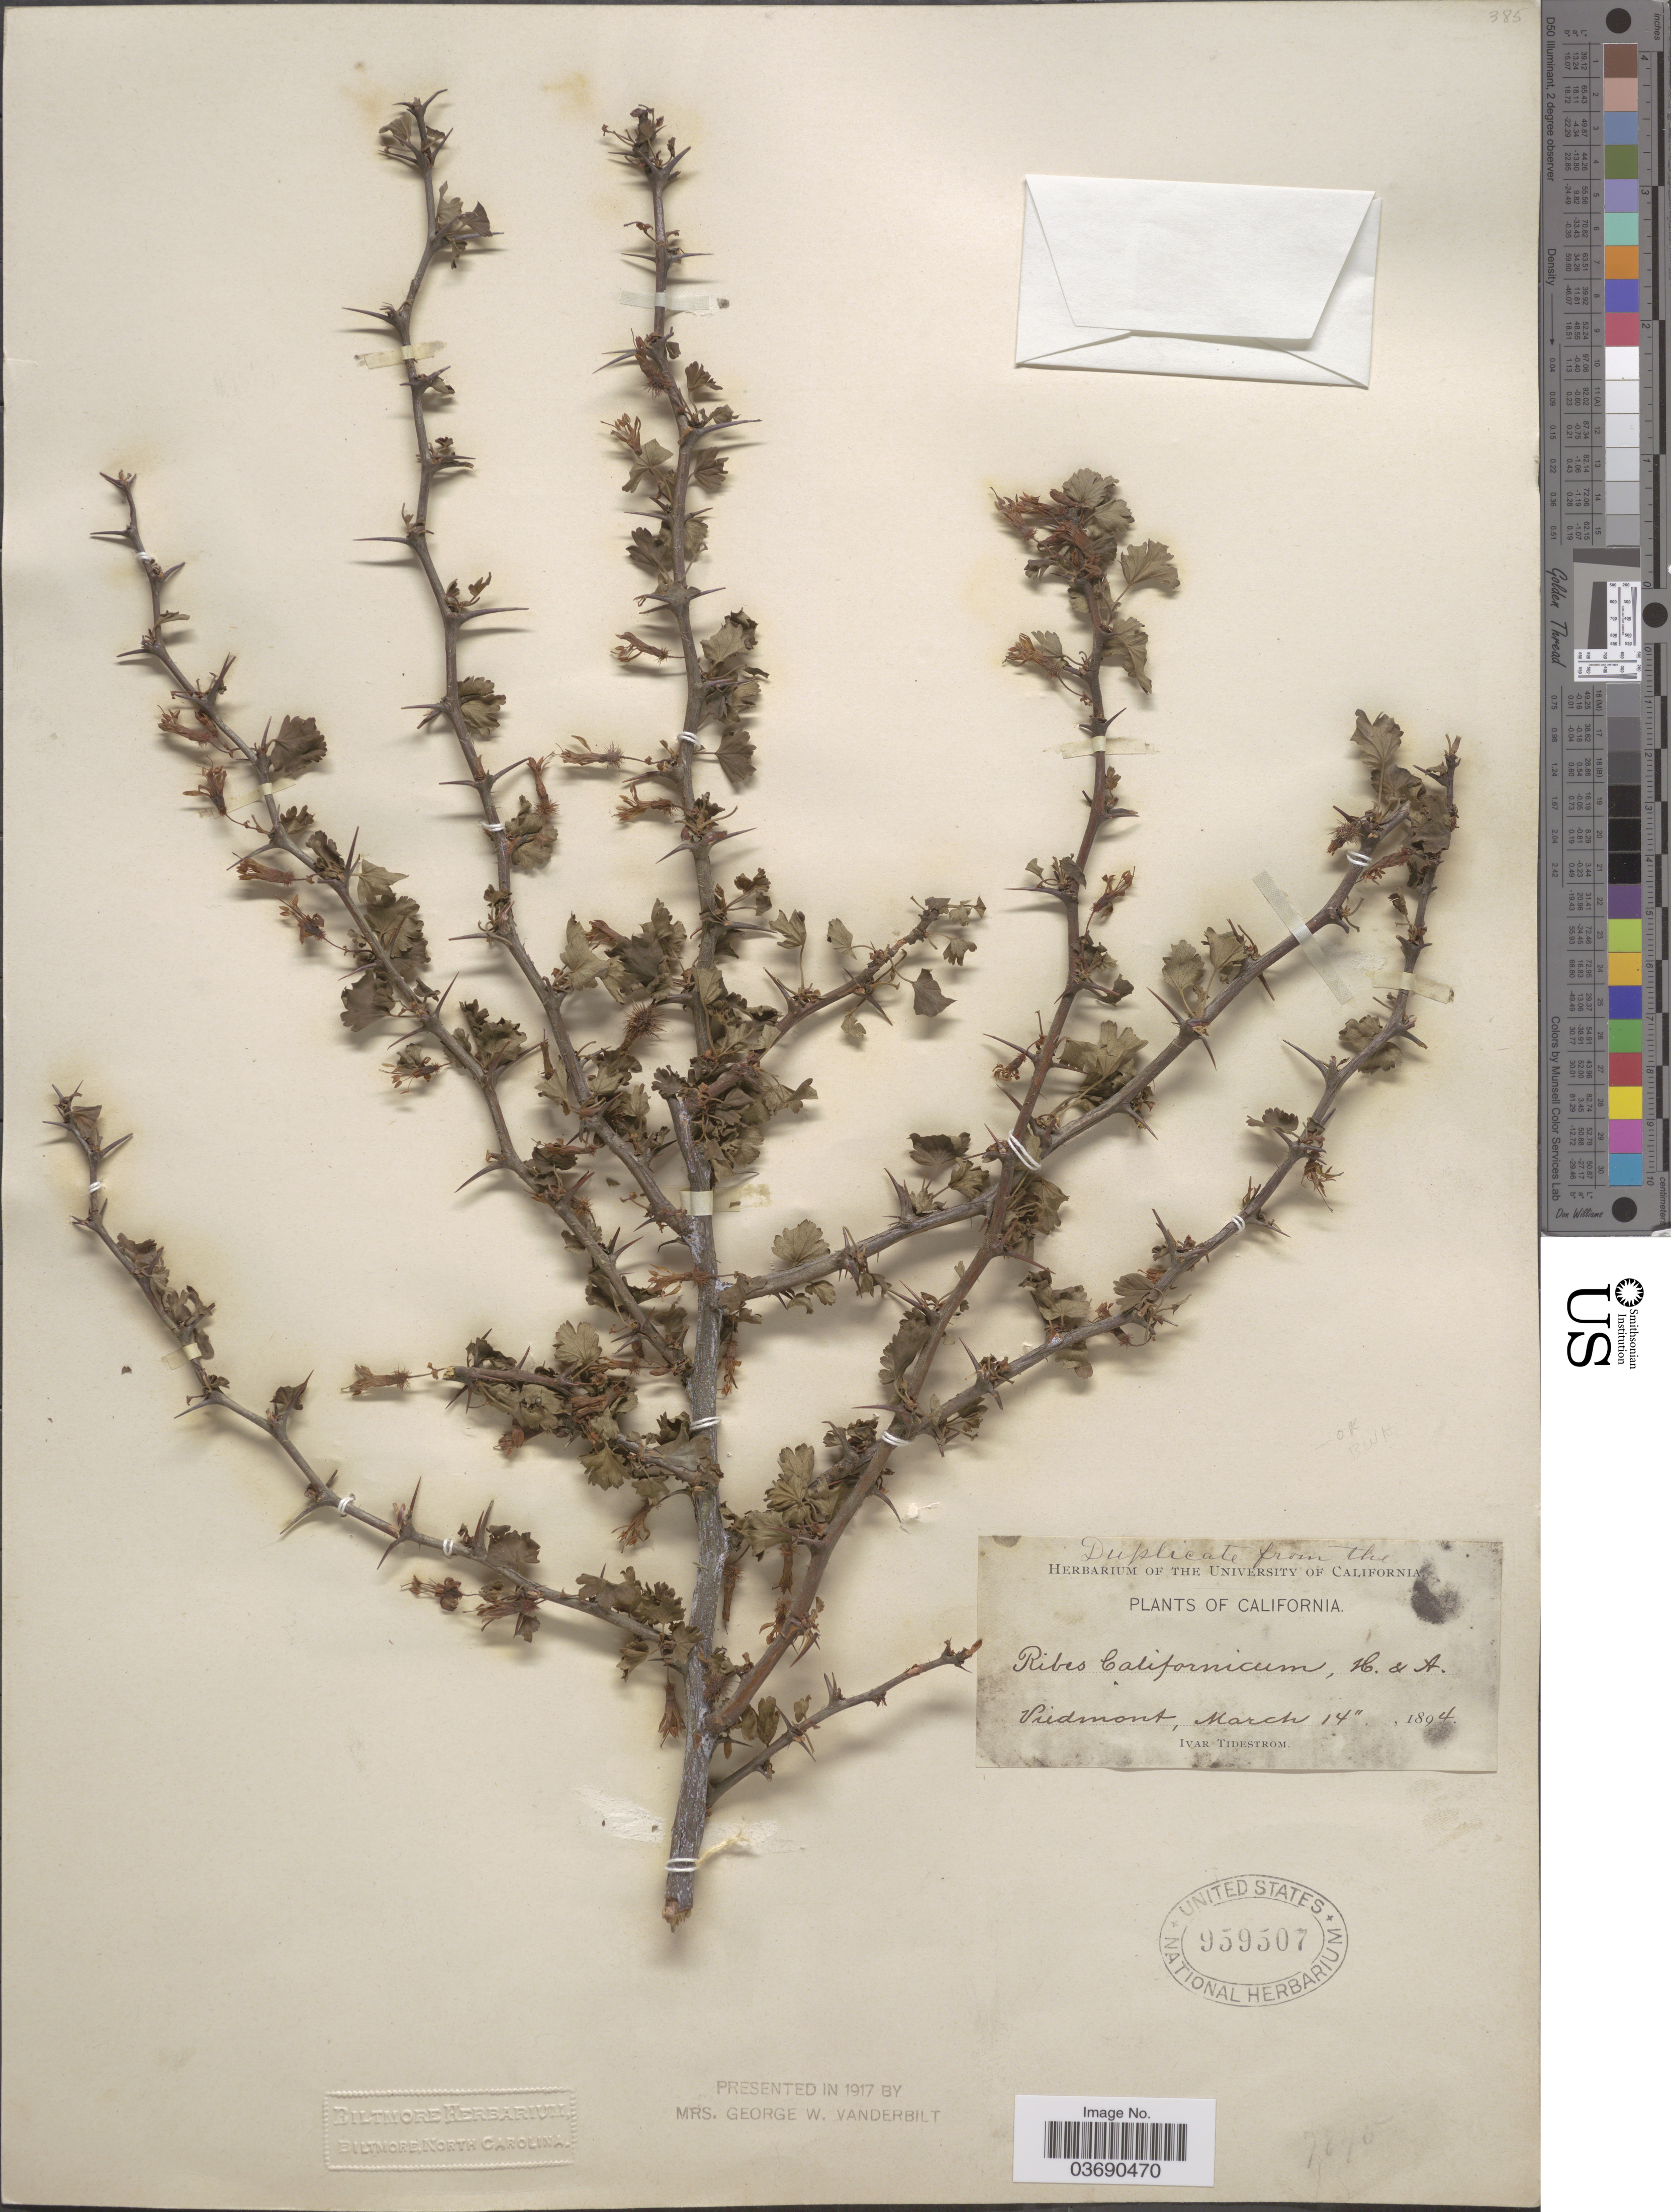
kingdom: Plantae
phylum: Tracheophyta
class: Magnoliopsida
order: Saxifragales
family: Grossulariaceae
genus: Ribes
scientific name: Ribes californicum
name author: Hook. & Arn.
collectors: I. F. Tidestrom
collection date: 1894-03-14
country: United States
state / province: California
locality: Piedmont.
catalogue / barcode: US 959507